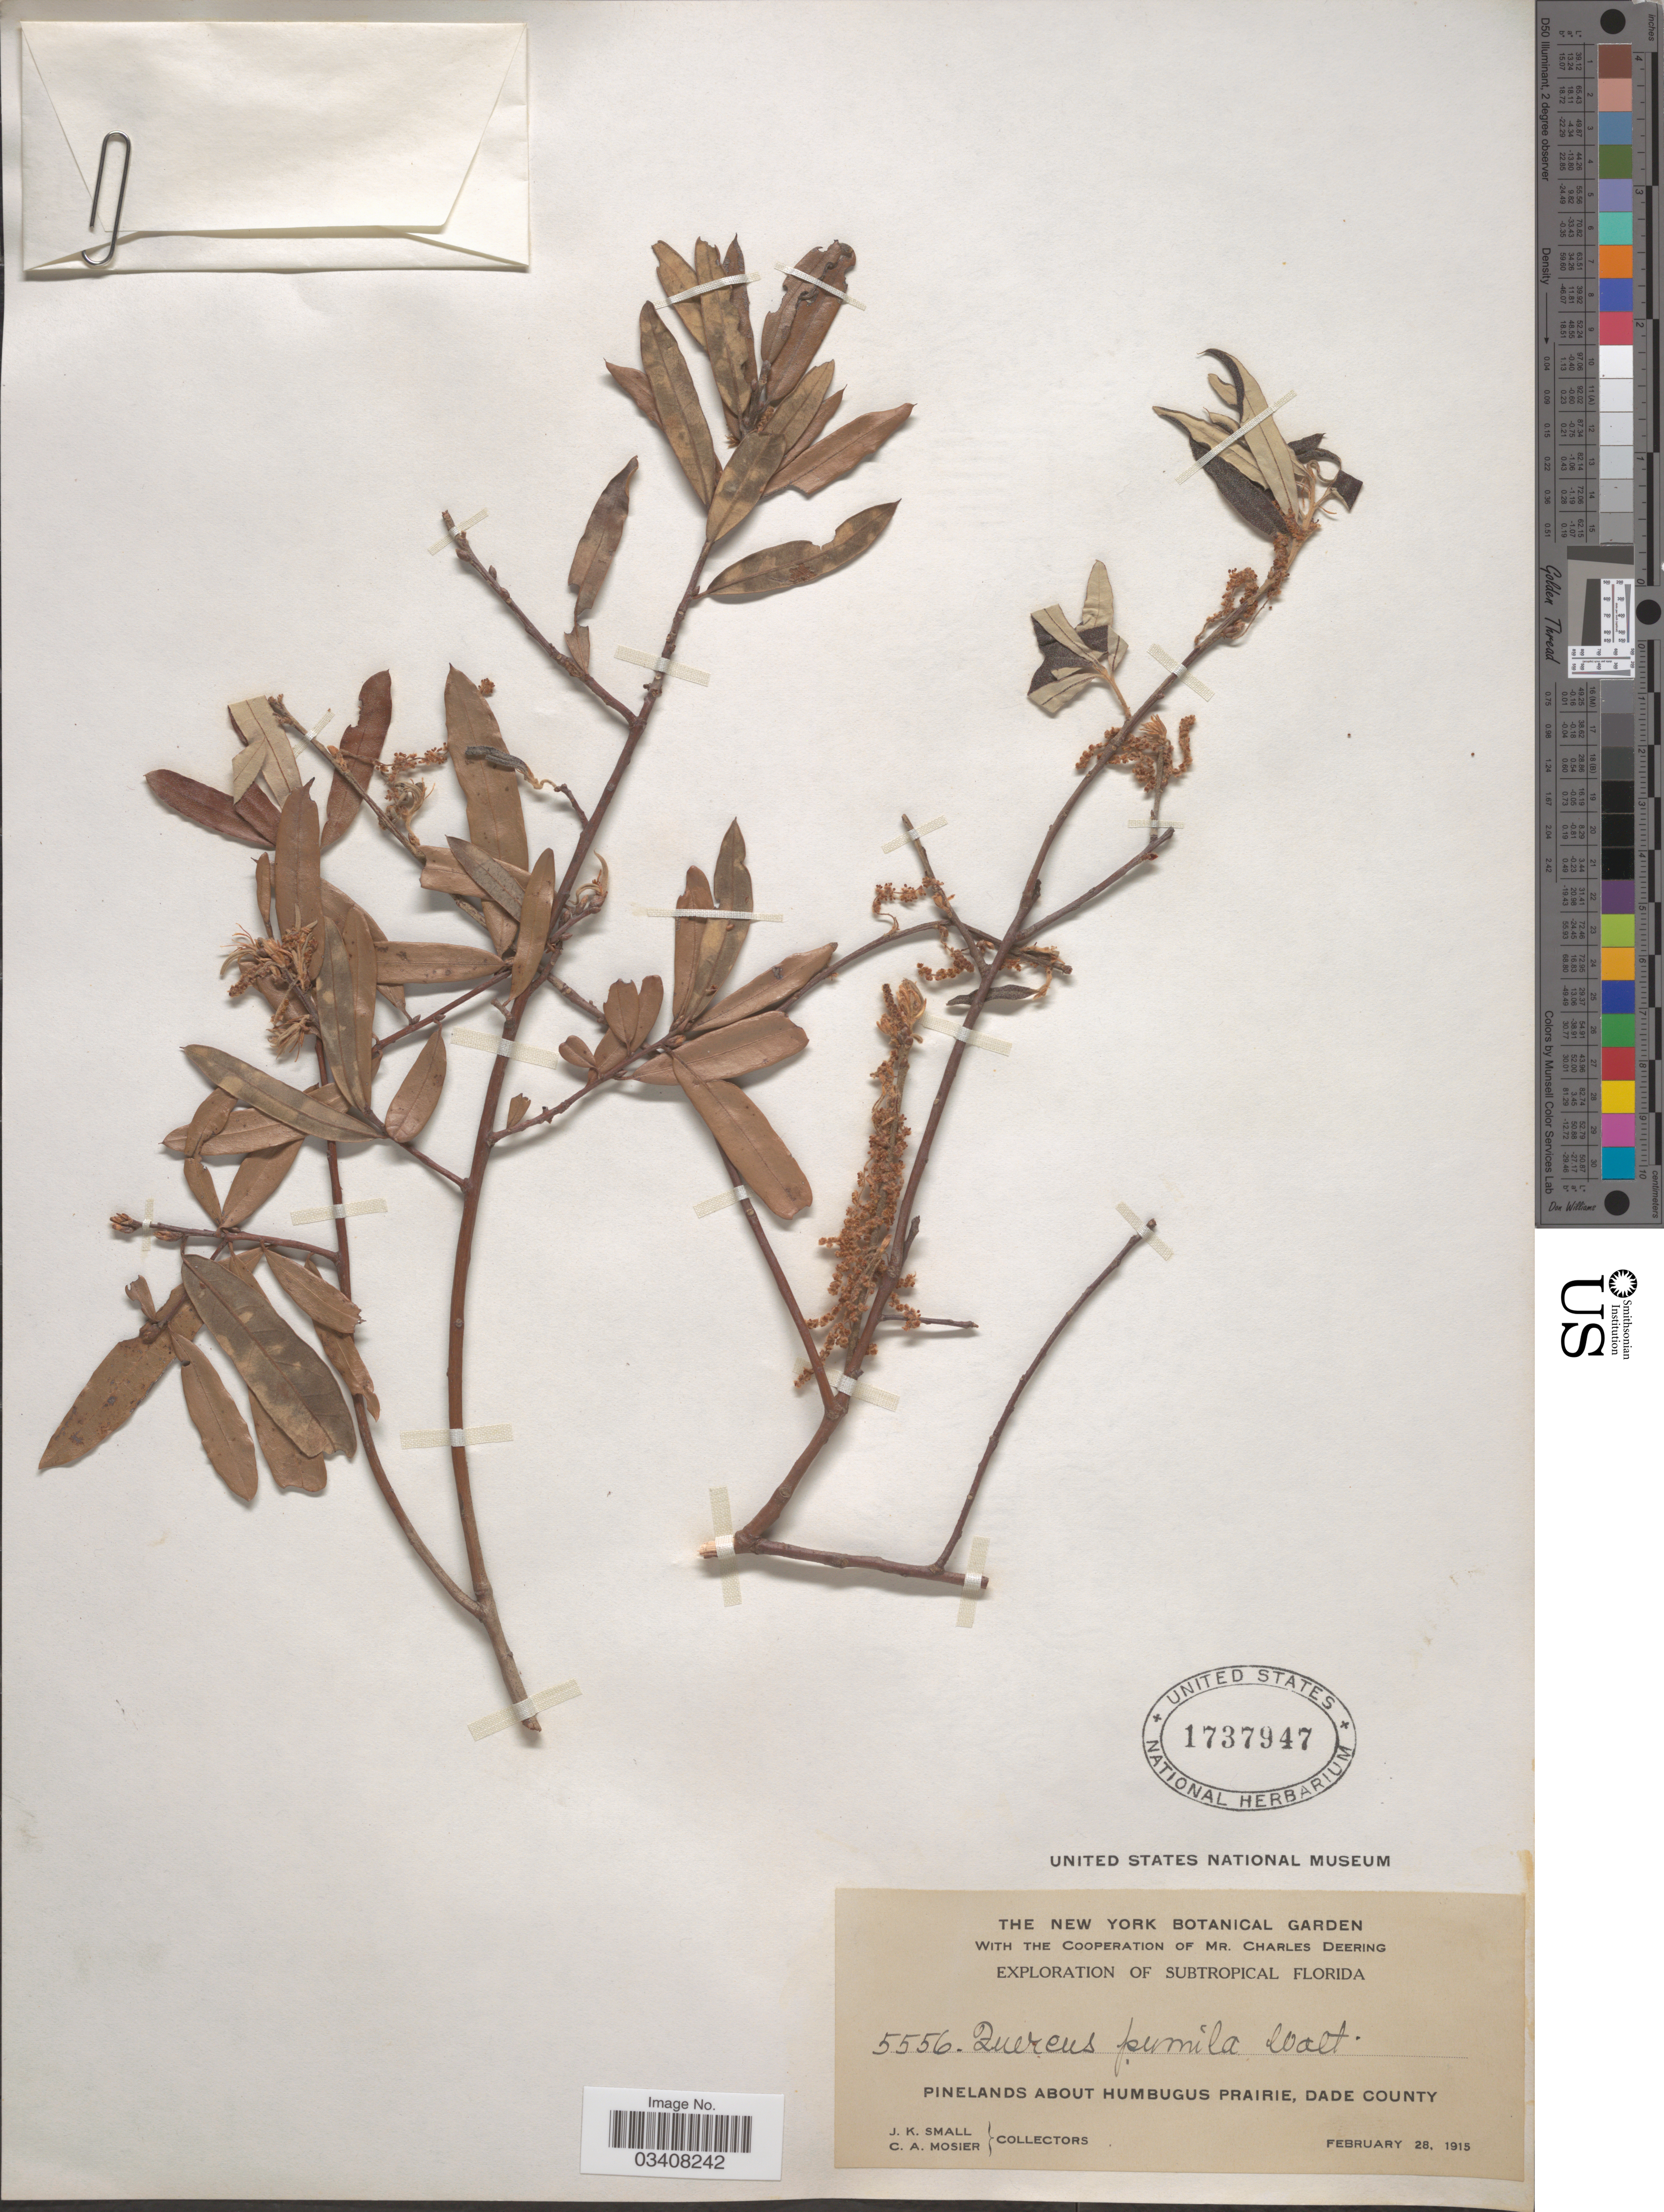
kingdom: Plantae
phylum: Tracheophyta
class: Magnoliopsida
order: Fagales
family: Fagaceae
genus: Quercus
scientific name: Quercus pumila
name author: Walter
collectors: J. K. Small & C. A. Mosier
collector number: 5556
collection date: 1915-02-28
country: United States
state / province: Florida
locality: Pinelands about Humbugus Prairie, Dade County.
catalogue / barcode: US 1737947